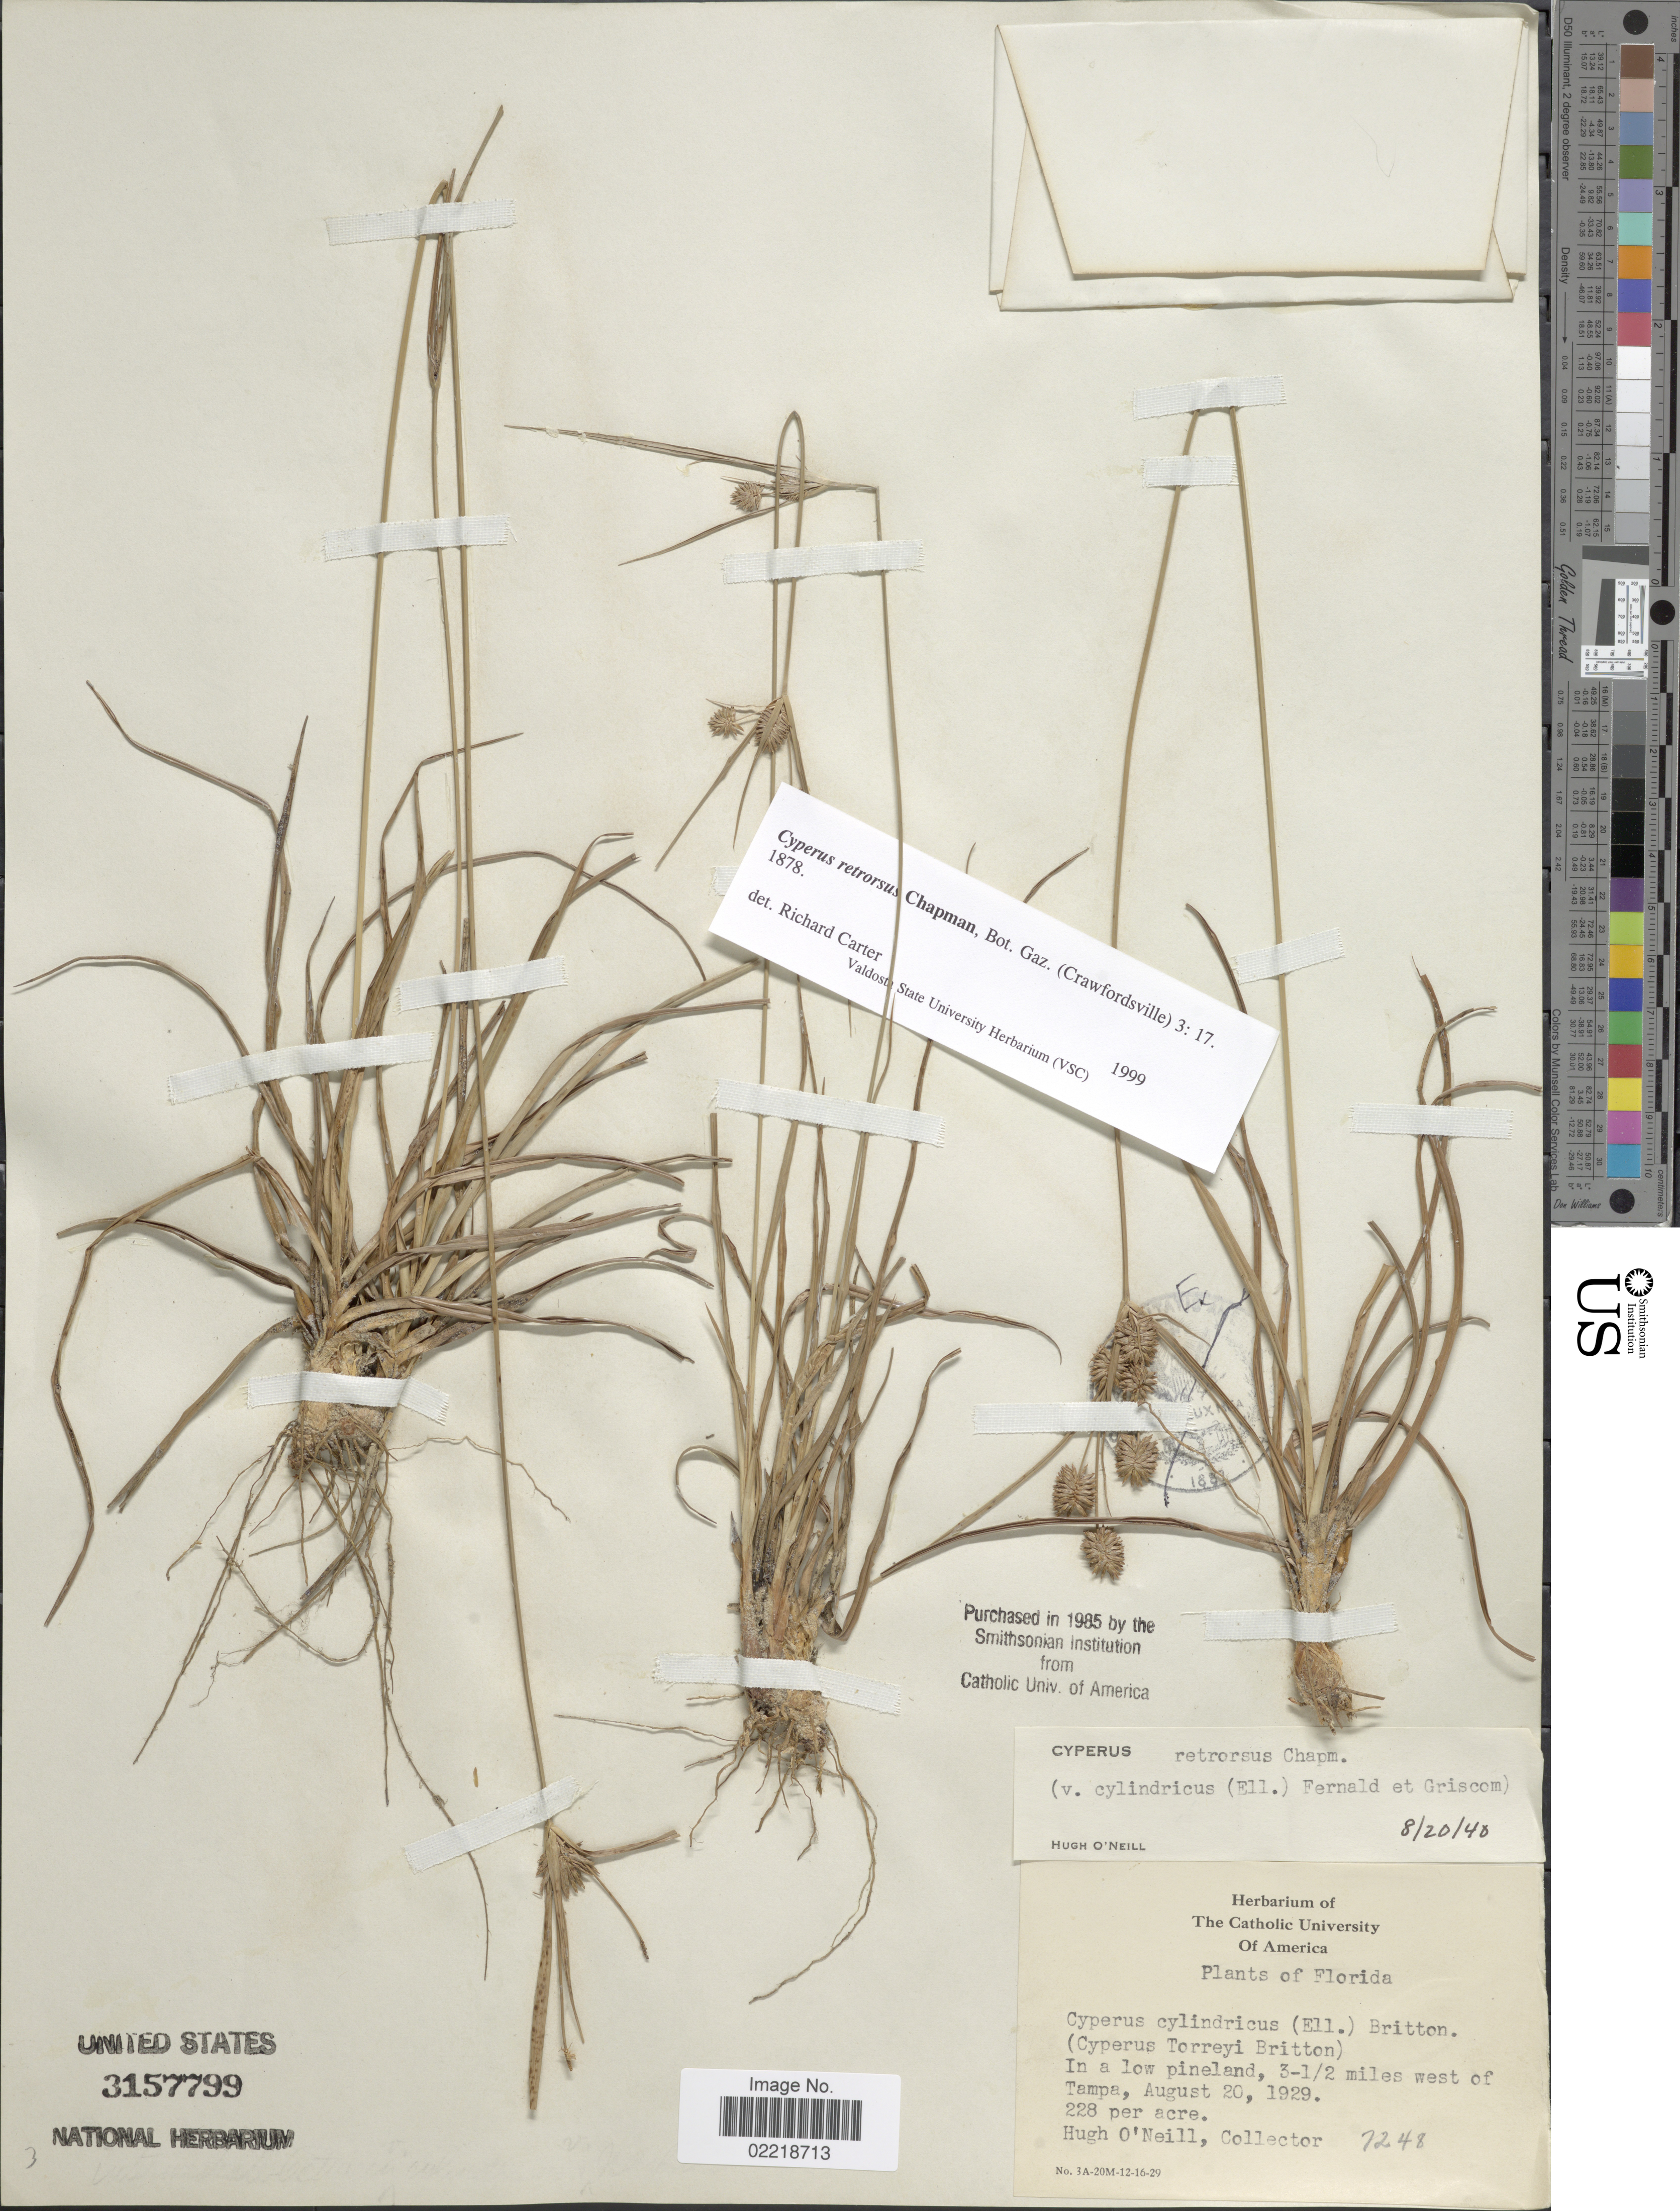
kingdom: Plantae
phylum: Tracheophyta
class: Liliopsida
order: Poales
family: Cyperaceae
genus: Cyperus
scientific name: Cyperus retrorsus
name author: Chapm.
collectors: H. O'Neill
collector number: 7248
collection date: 1929-08-20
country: United States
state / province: Florida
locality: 3-1/2 miles west of Tampa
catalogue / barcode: US 3157799